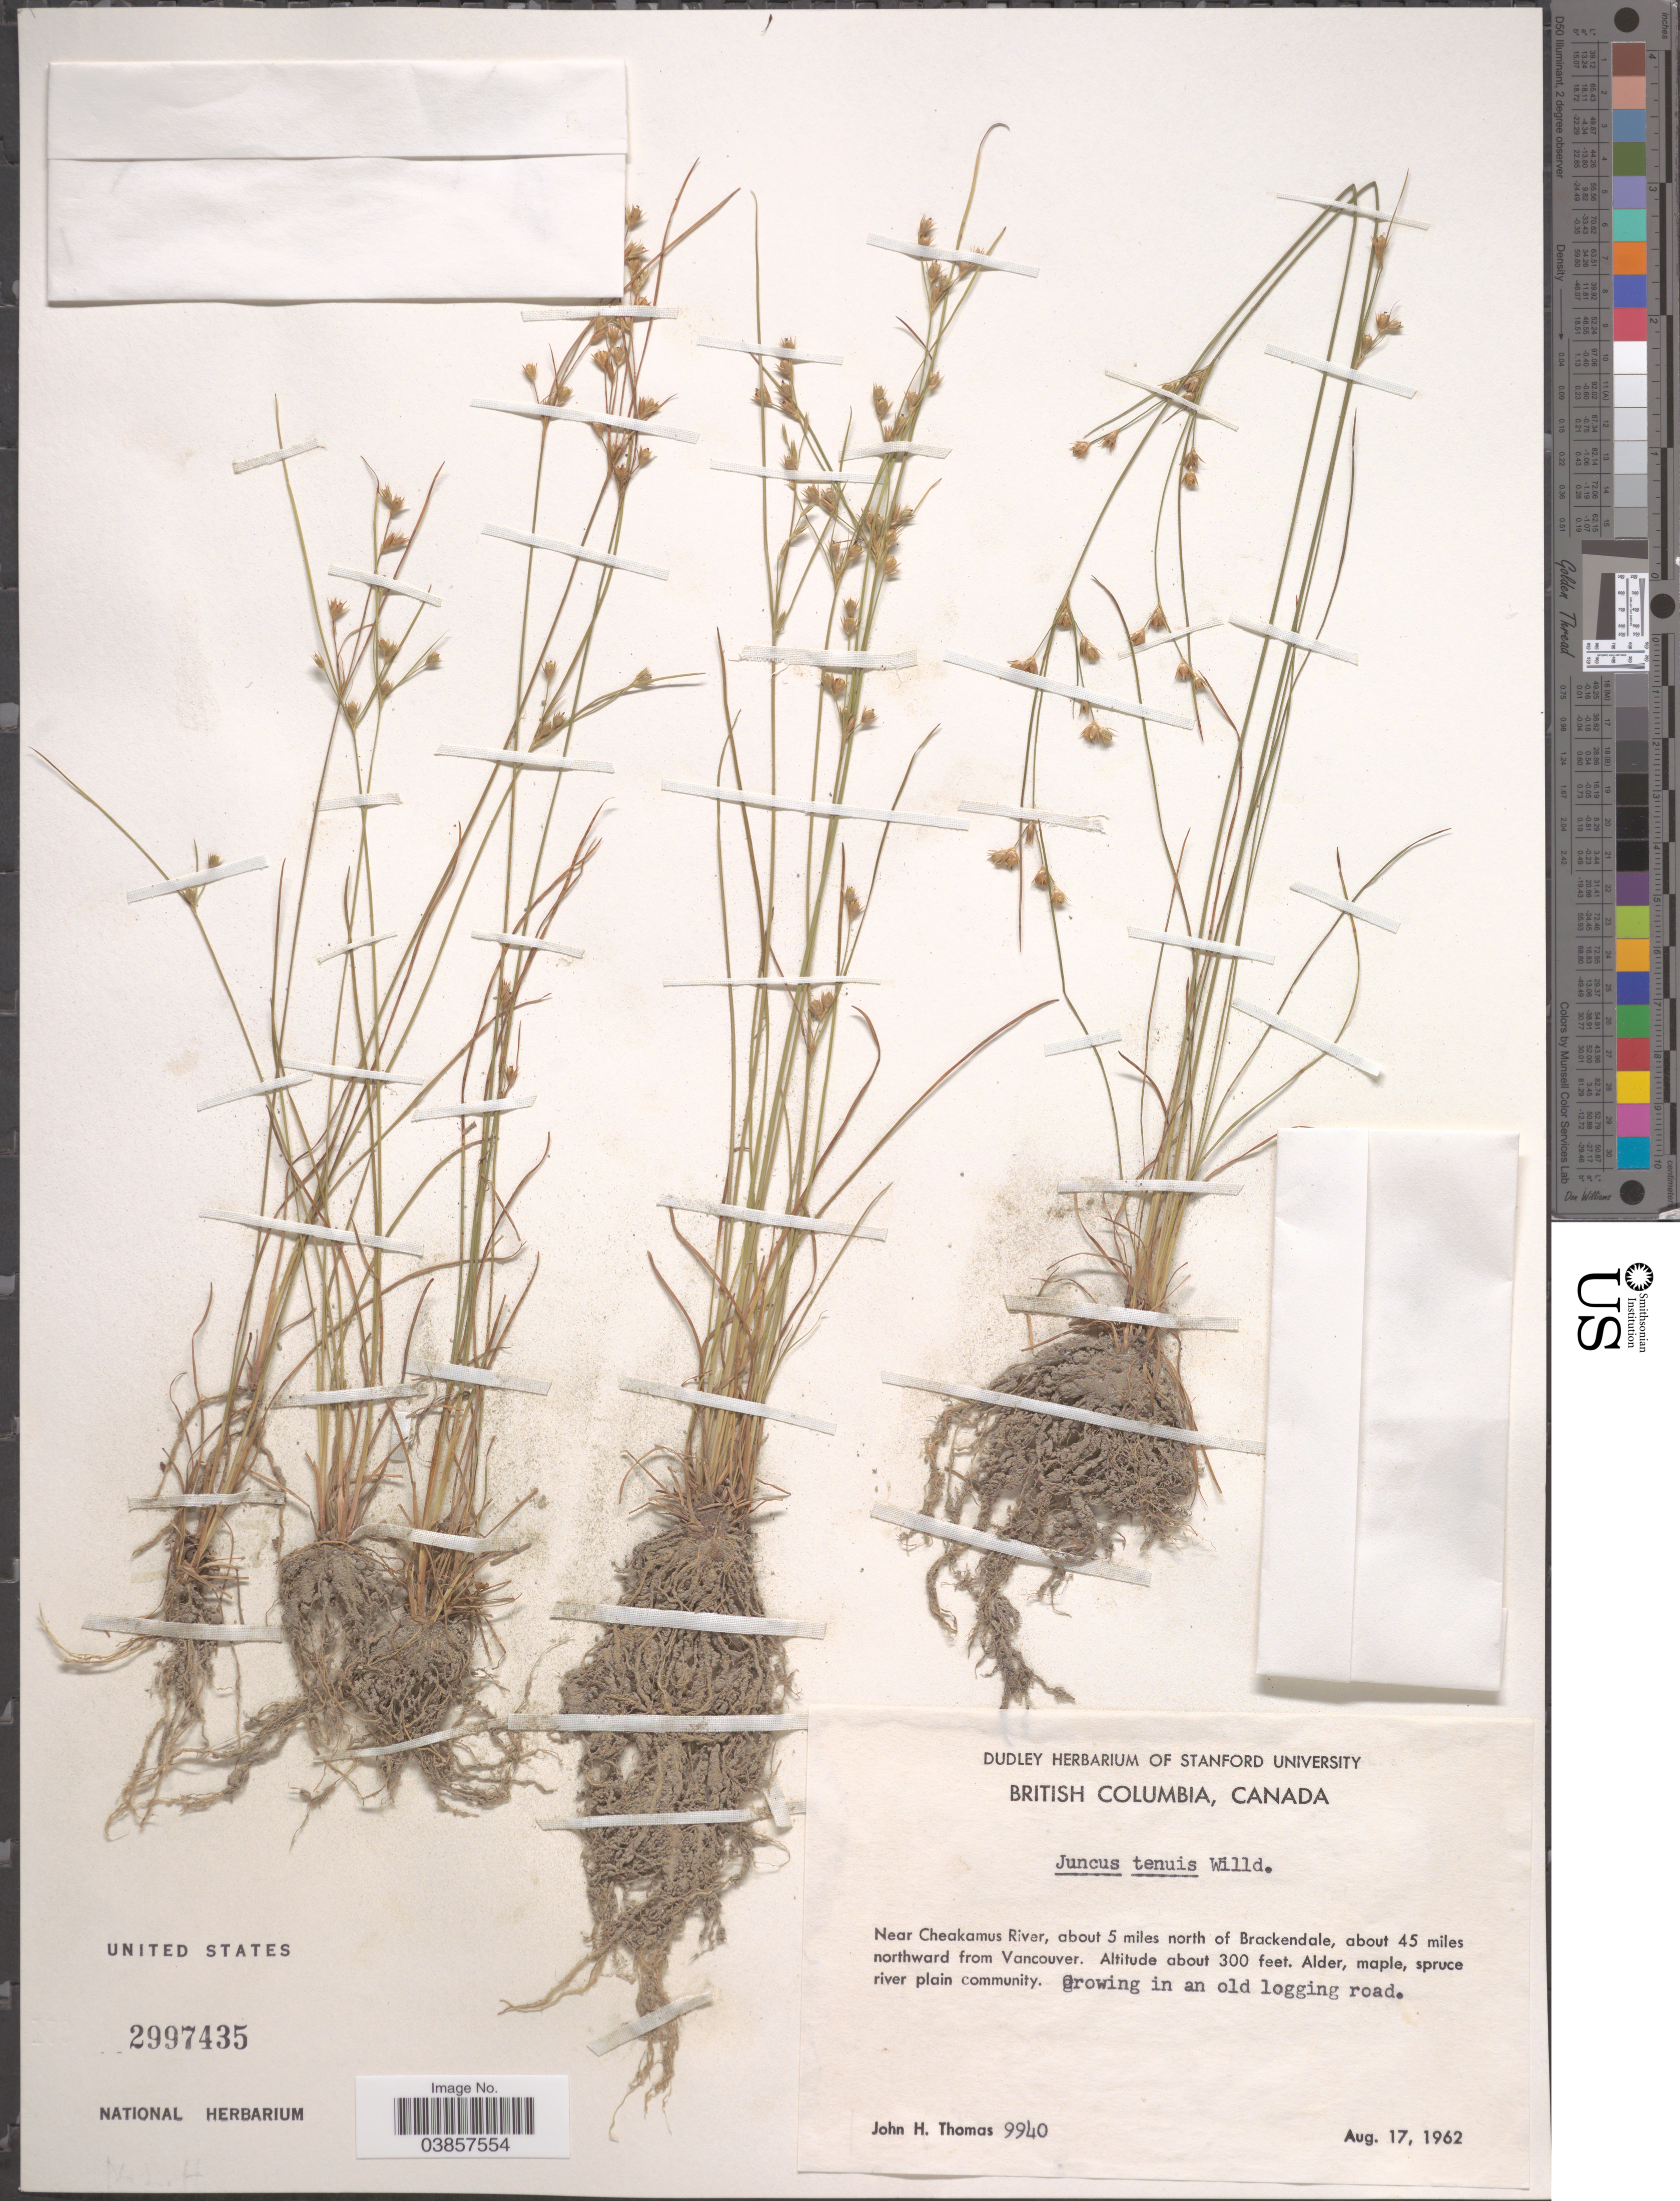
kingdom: Plantae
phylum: Tracheophyta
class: Liliopsida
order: Poales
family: Juncaceae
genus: Juncus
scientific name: Juncus tenuis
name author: Willd.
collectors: J. H. Thomas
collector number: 9940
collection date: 1962-08-17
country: Canada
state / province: British Columbia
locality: Near Cheakamus River, about 5 miles north of Brackendale, about 45 miles northward from Vancouver.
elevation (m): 91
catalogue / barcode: US 2997435